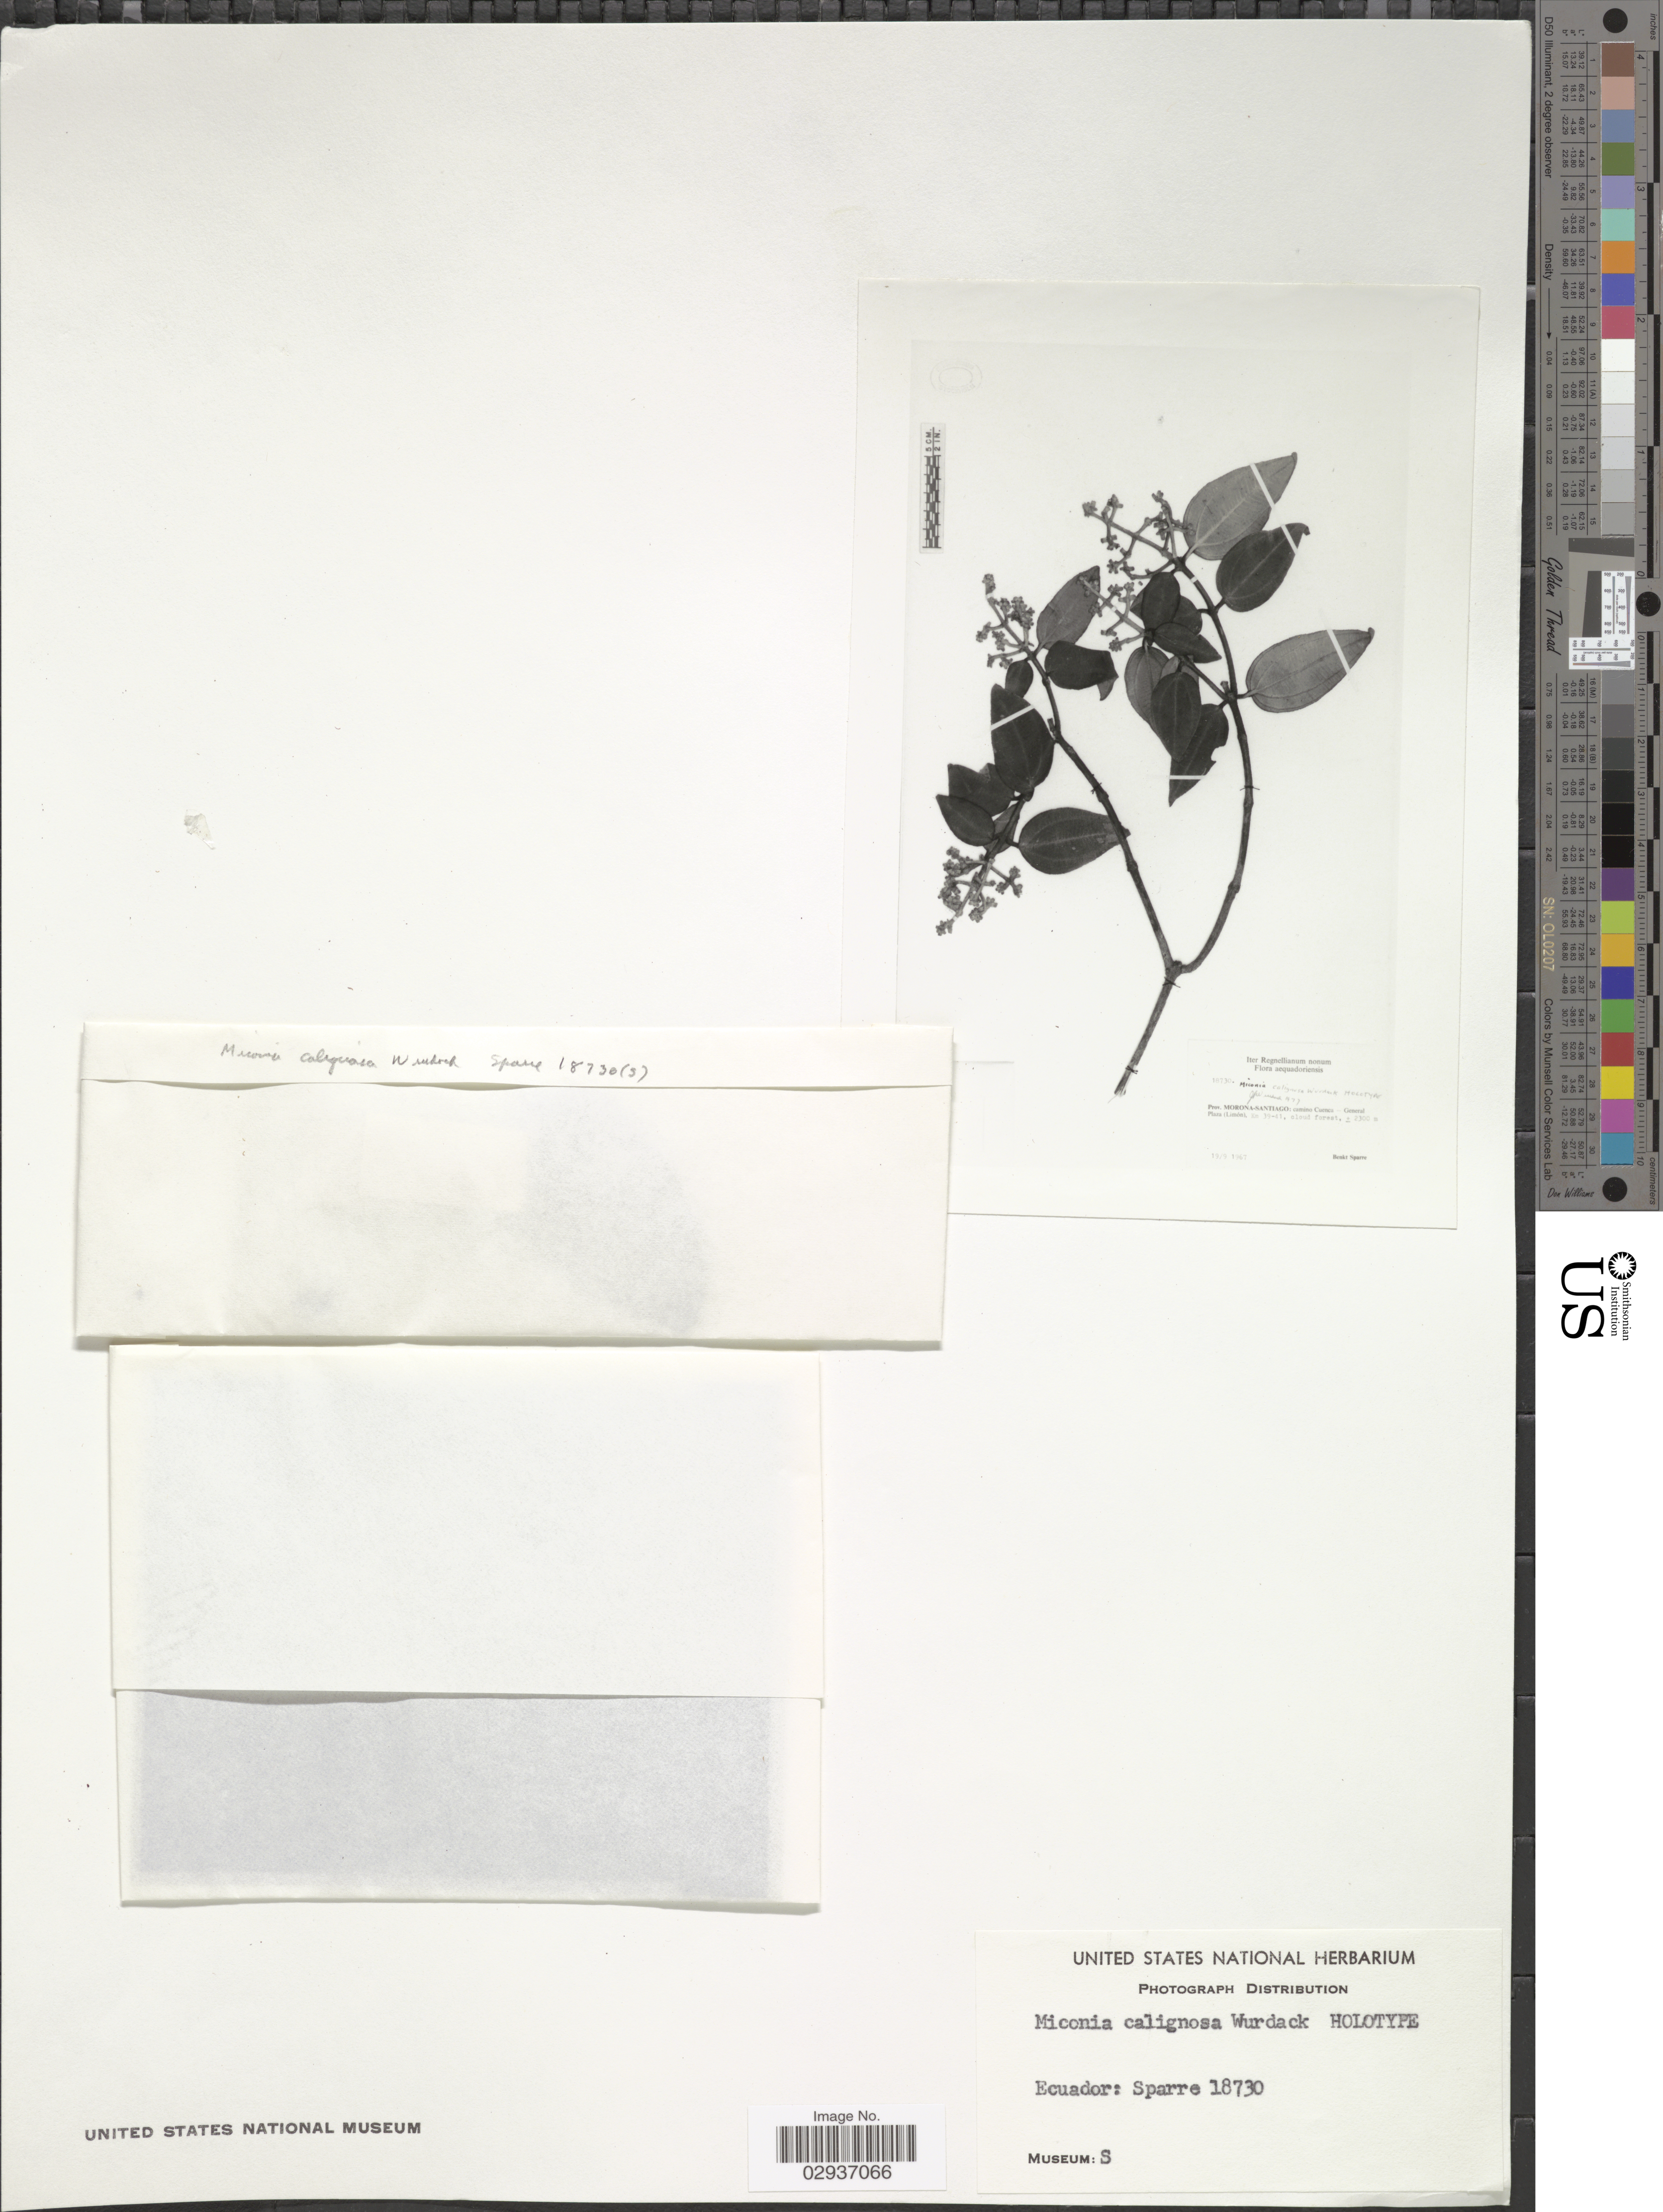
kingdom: Plantae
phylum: Tracheophyta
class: Magnoliopsida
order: Myrtales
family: Melastomataceae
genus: Miconia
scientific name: Miconia calignosa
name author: Wurdack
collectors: Sparre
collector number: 18730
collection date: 1967-09-19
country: Ecuador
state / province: Morona-Santiago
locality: Prov. Morona-Santiago: camino Cuenca - General Plaza (Limón). Km 39-41.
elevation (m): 2300